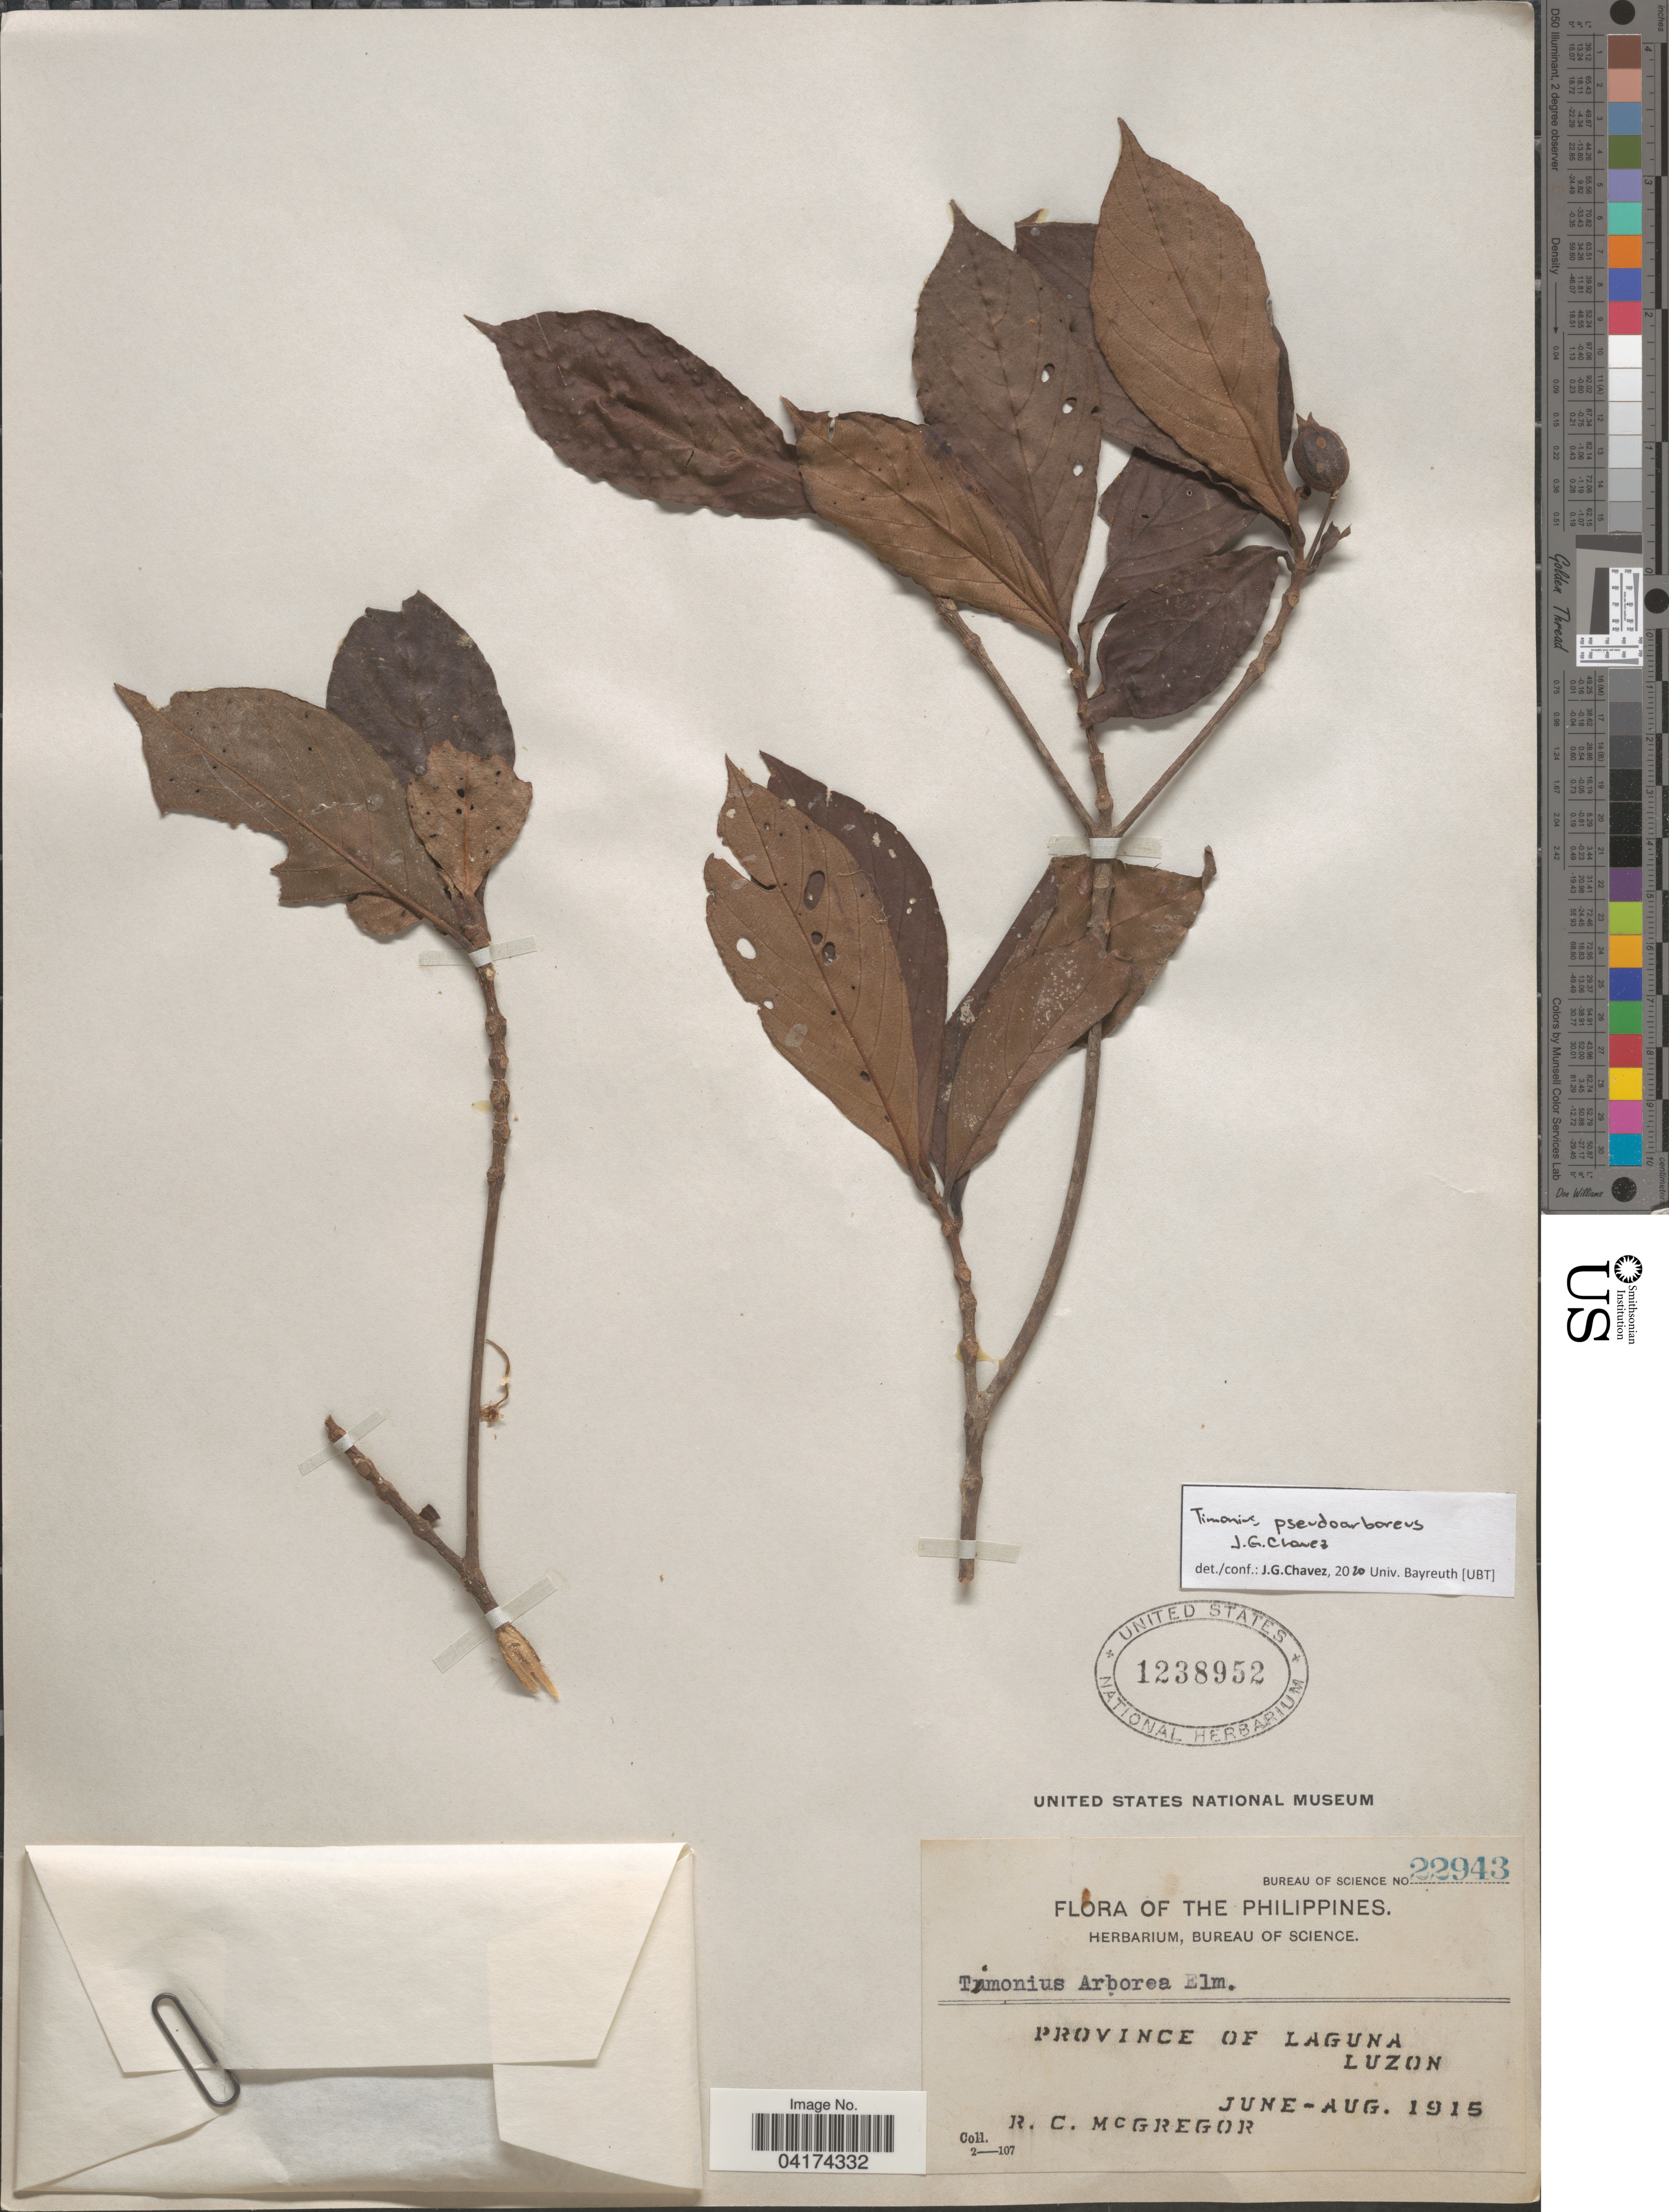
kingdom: Plantae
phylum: Tracheophyta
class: Magnoliopsida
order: Gentianales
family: Rubiaceae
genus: Timonius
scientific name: Timonius pseudoarboreus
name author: J.G. Chavez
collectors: R. C. McGregor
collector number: Bureau of Science 22943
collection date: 1915-06/1915-08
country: Philippines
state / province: Calabarzon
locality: Province of Laguna. Luzon.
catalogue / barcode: US 1238952